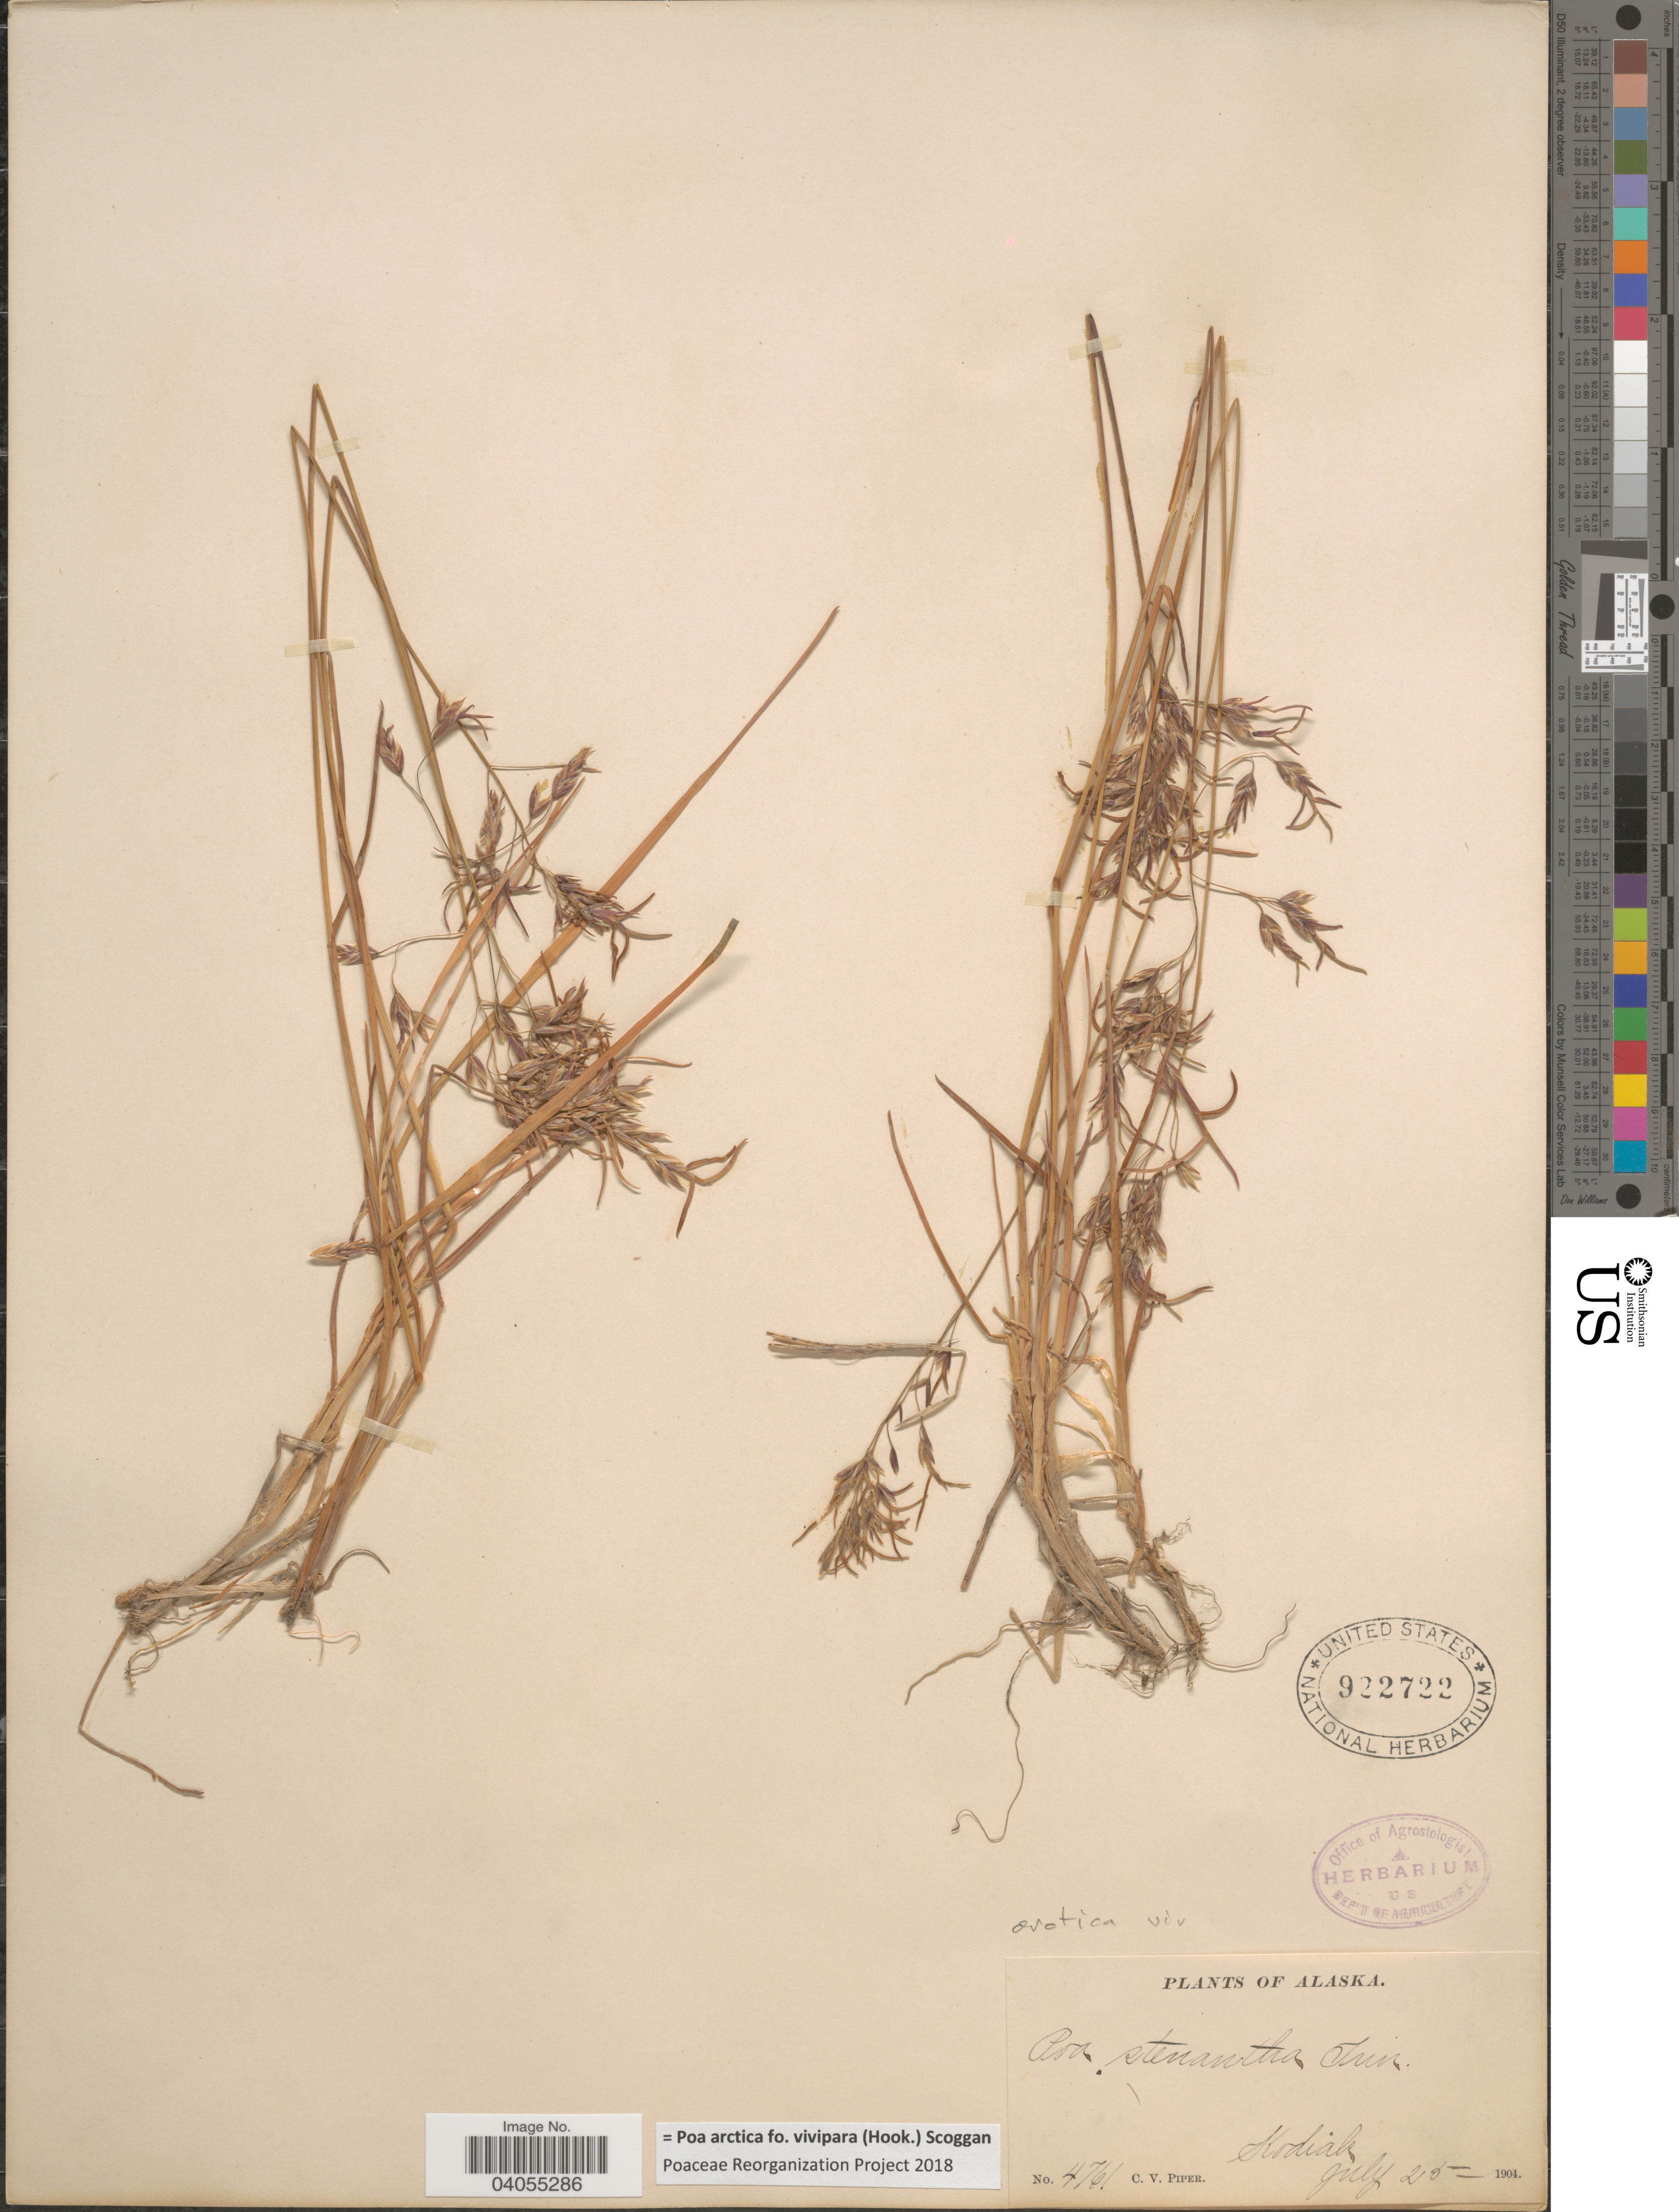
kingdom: Plantae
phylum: Tracheophyta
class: Liliopsida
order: Poales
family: Poaceae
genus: Poa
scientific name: Poa arctica f. vivipara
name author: (Hook.) Scoggan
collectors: C. V. Piper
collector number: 4761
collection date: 1904-07-25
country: United States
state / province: Alaska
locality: Kodiak.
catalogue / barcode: US 922722